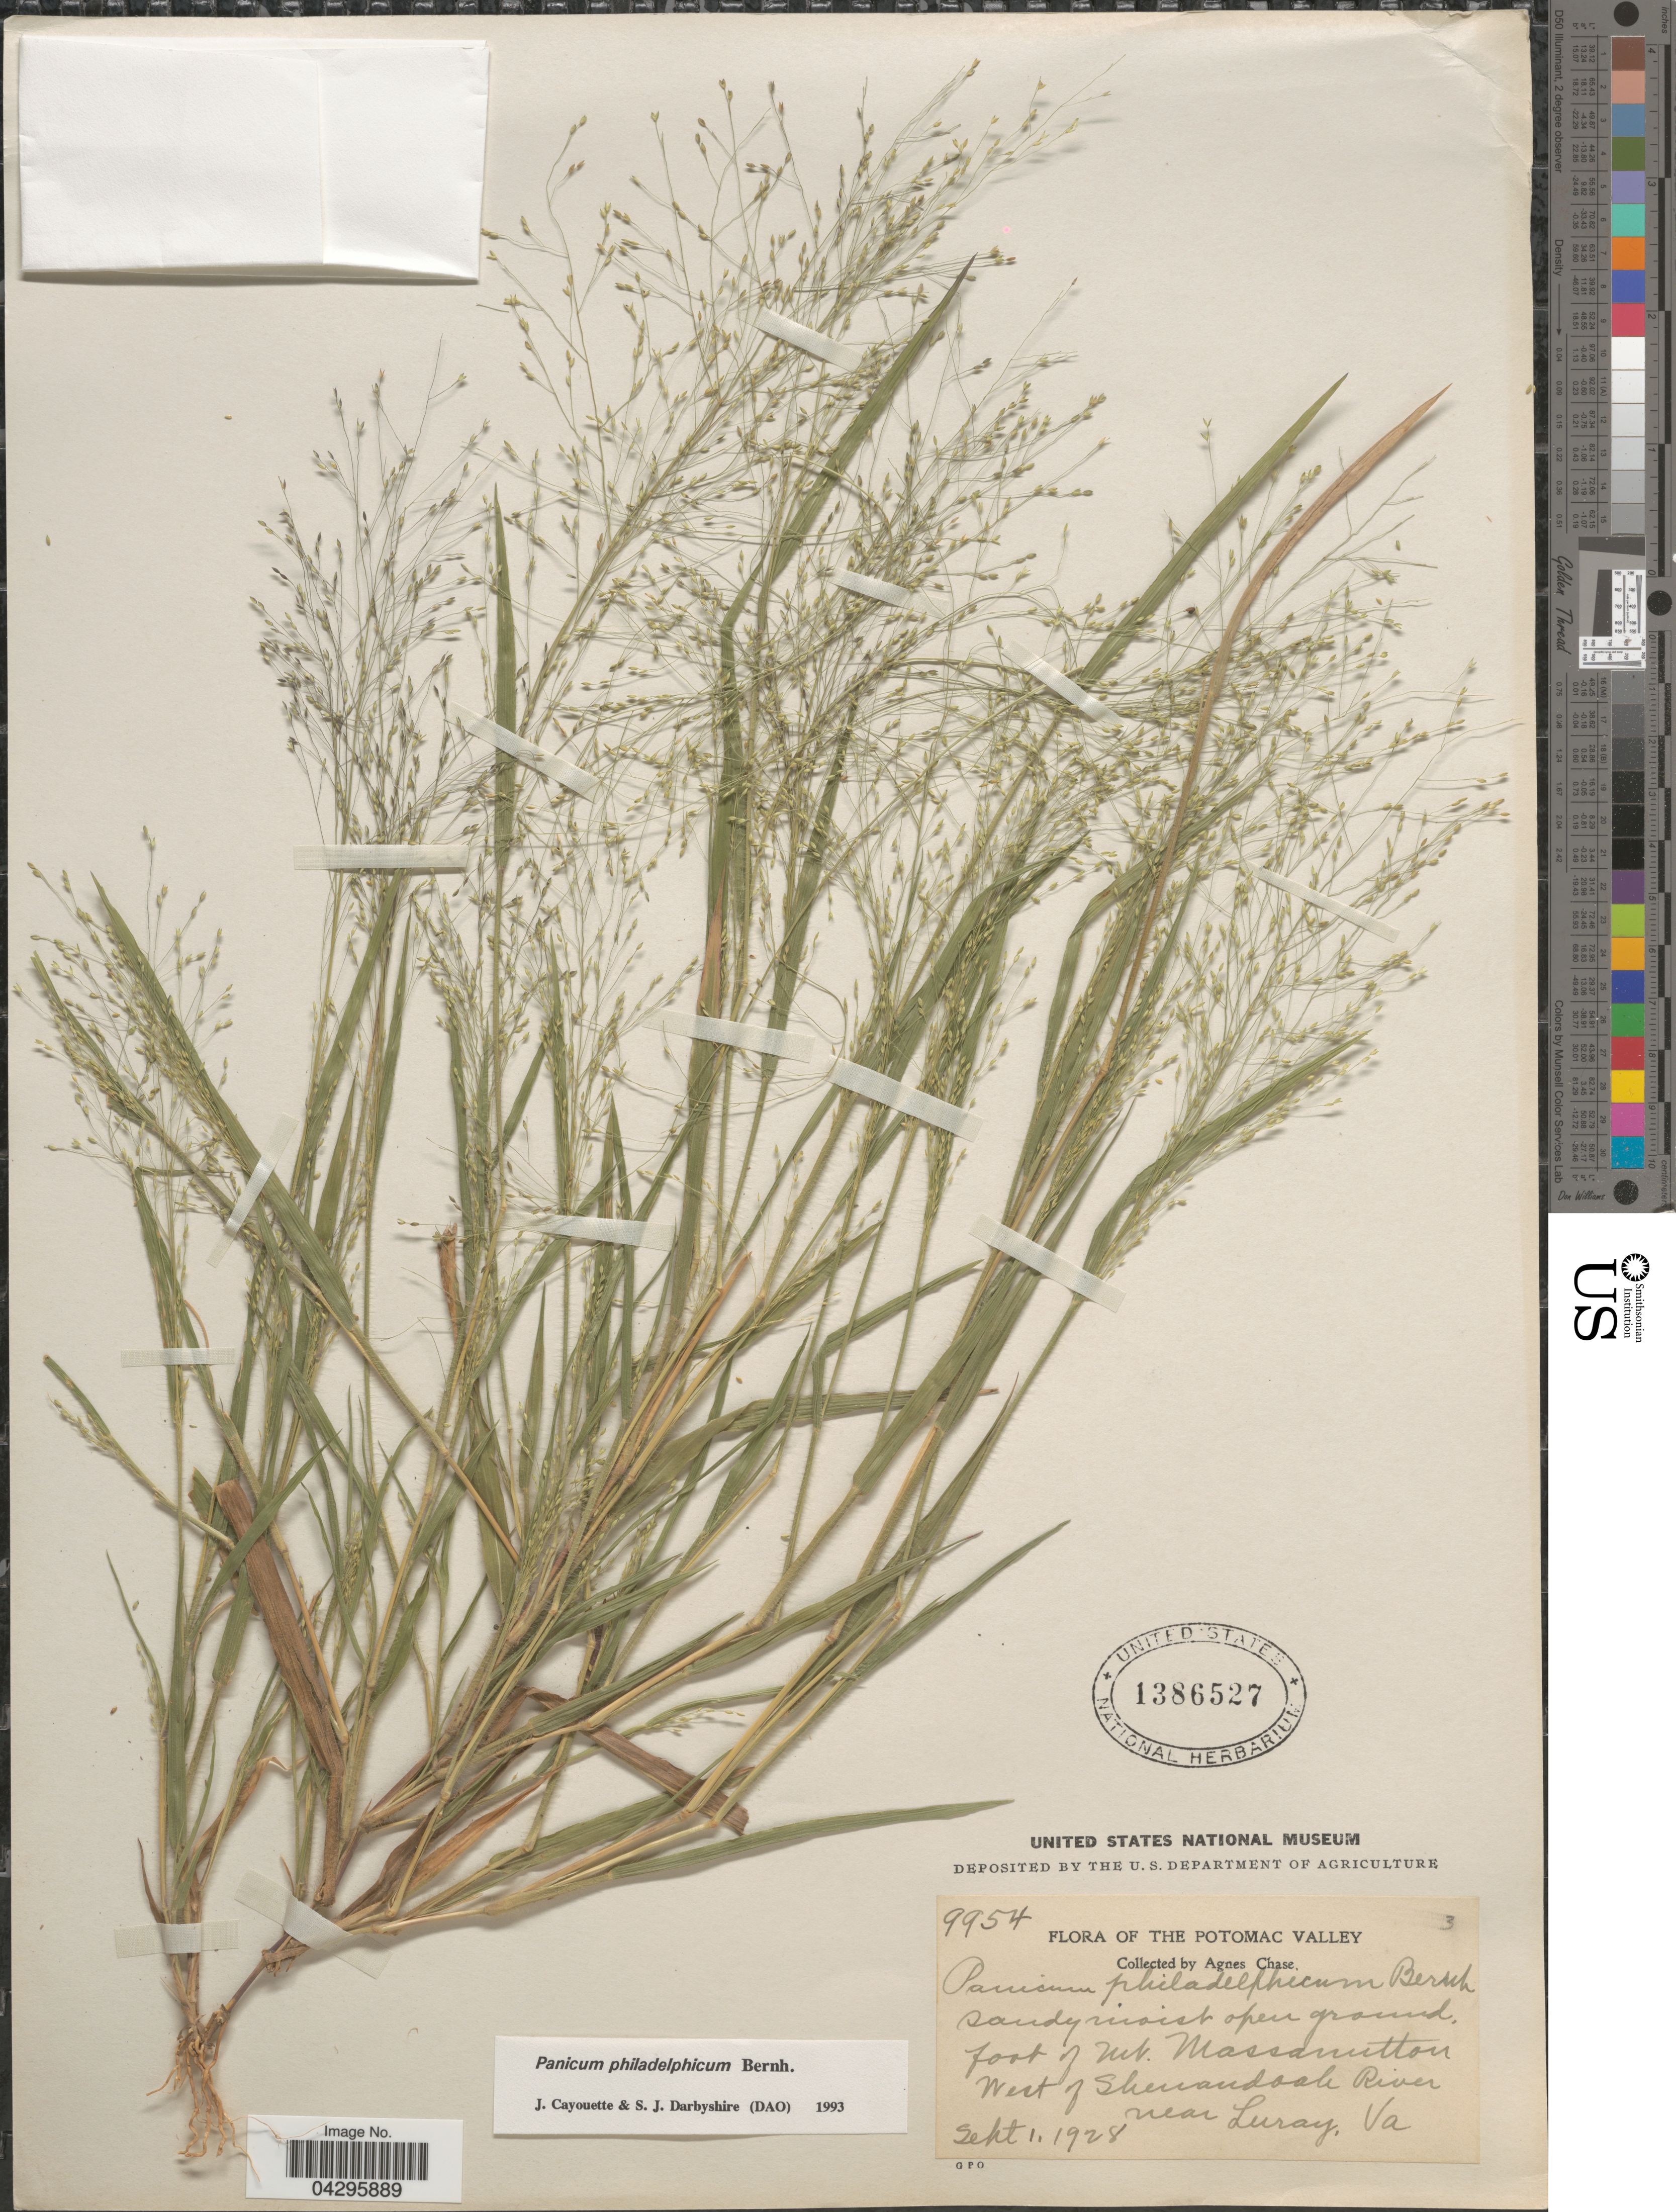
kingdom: Plantae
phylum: Tracheophyta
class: Liliopsida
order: Poales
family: Poaceae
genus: Panicum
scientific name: Panicum philadelphicum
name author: Bernh. ex Trin.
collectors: A. Chase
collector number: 9954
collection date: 1928-09-01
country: United States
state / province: Virginia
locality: Potomac Valley. Sandy moist open ground, foot of Mt. Massanutten West of Shenandoah River near Luray.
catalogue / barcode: US 1386527